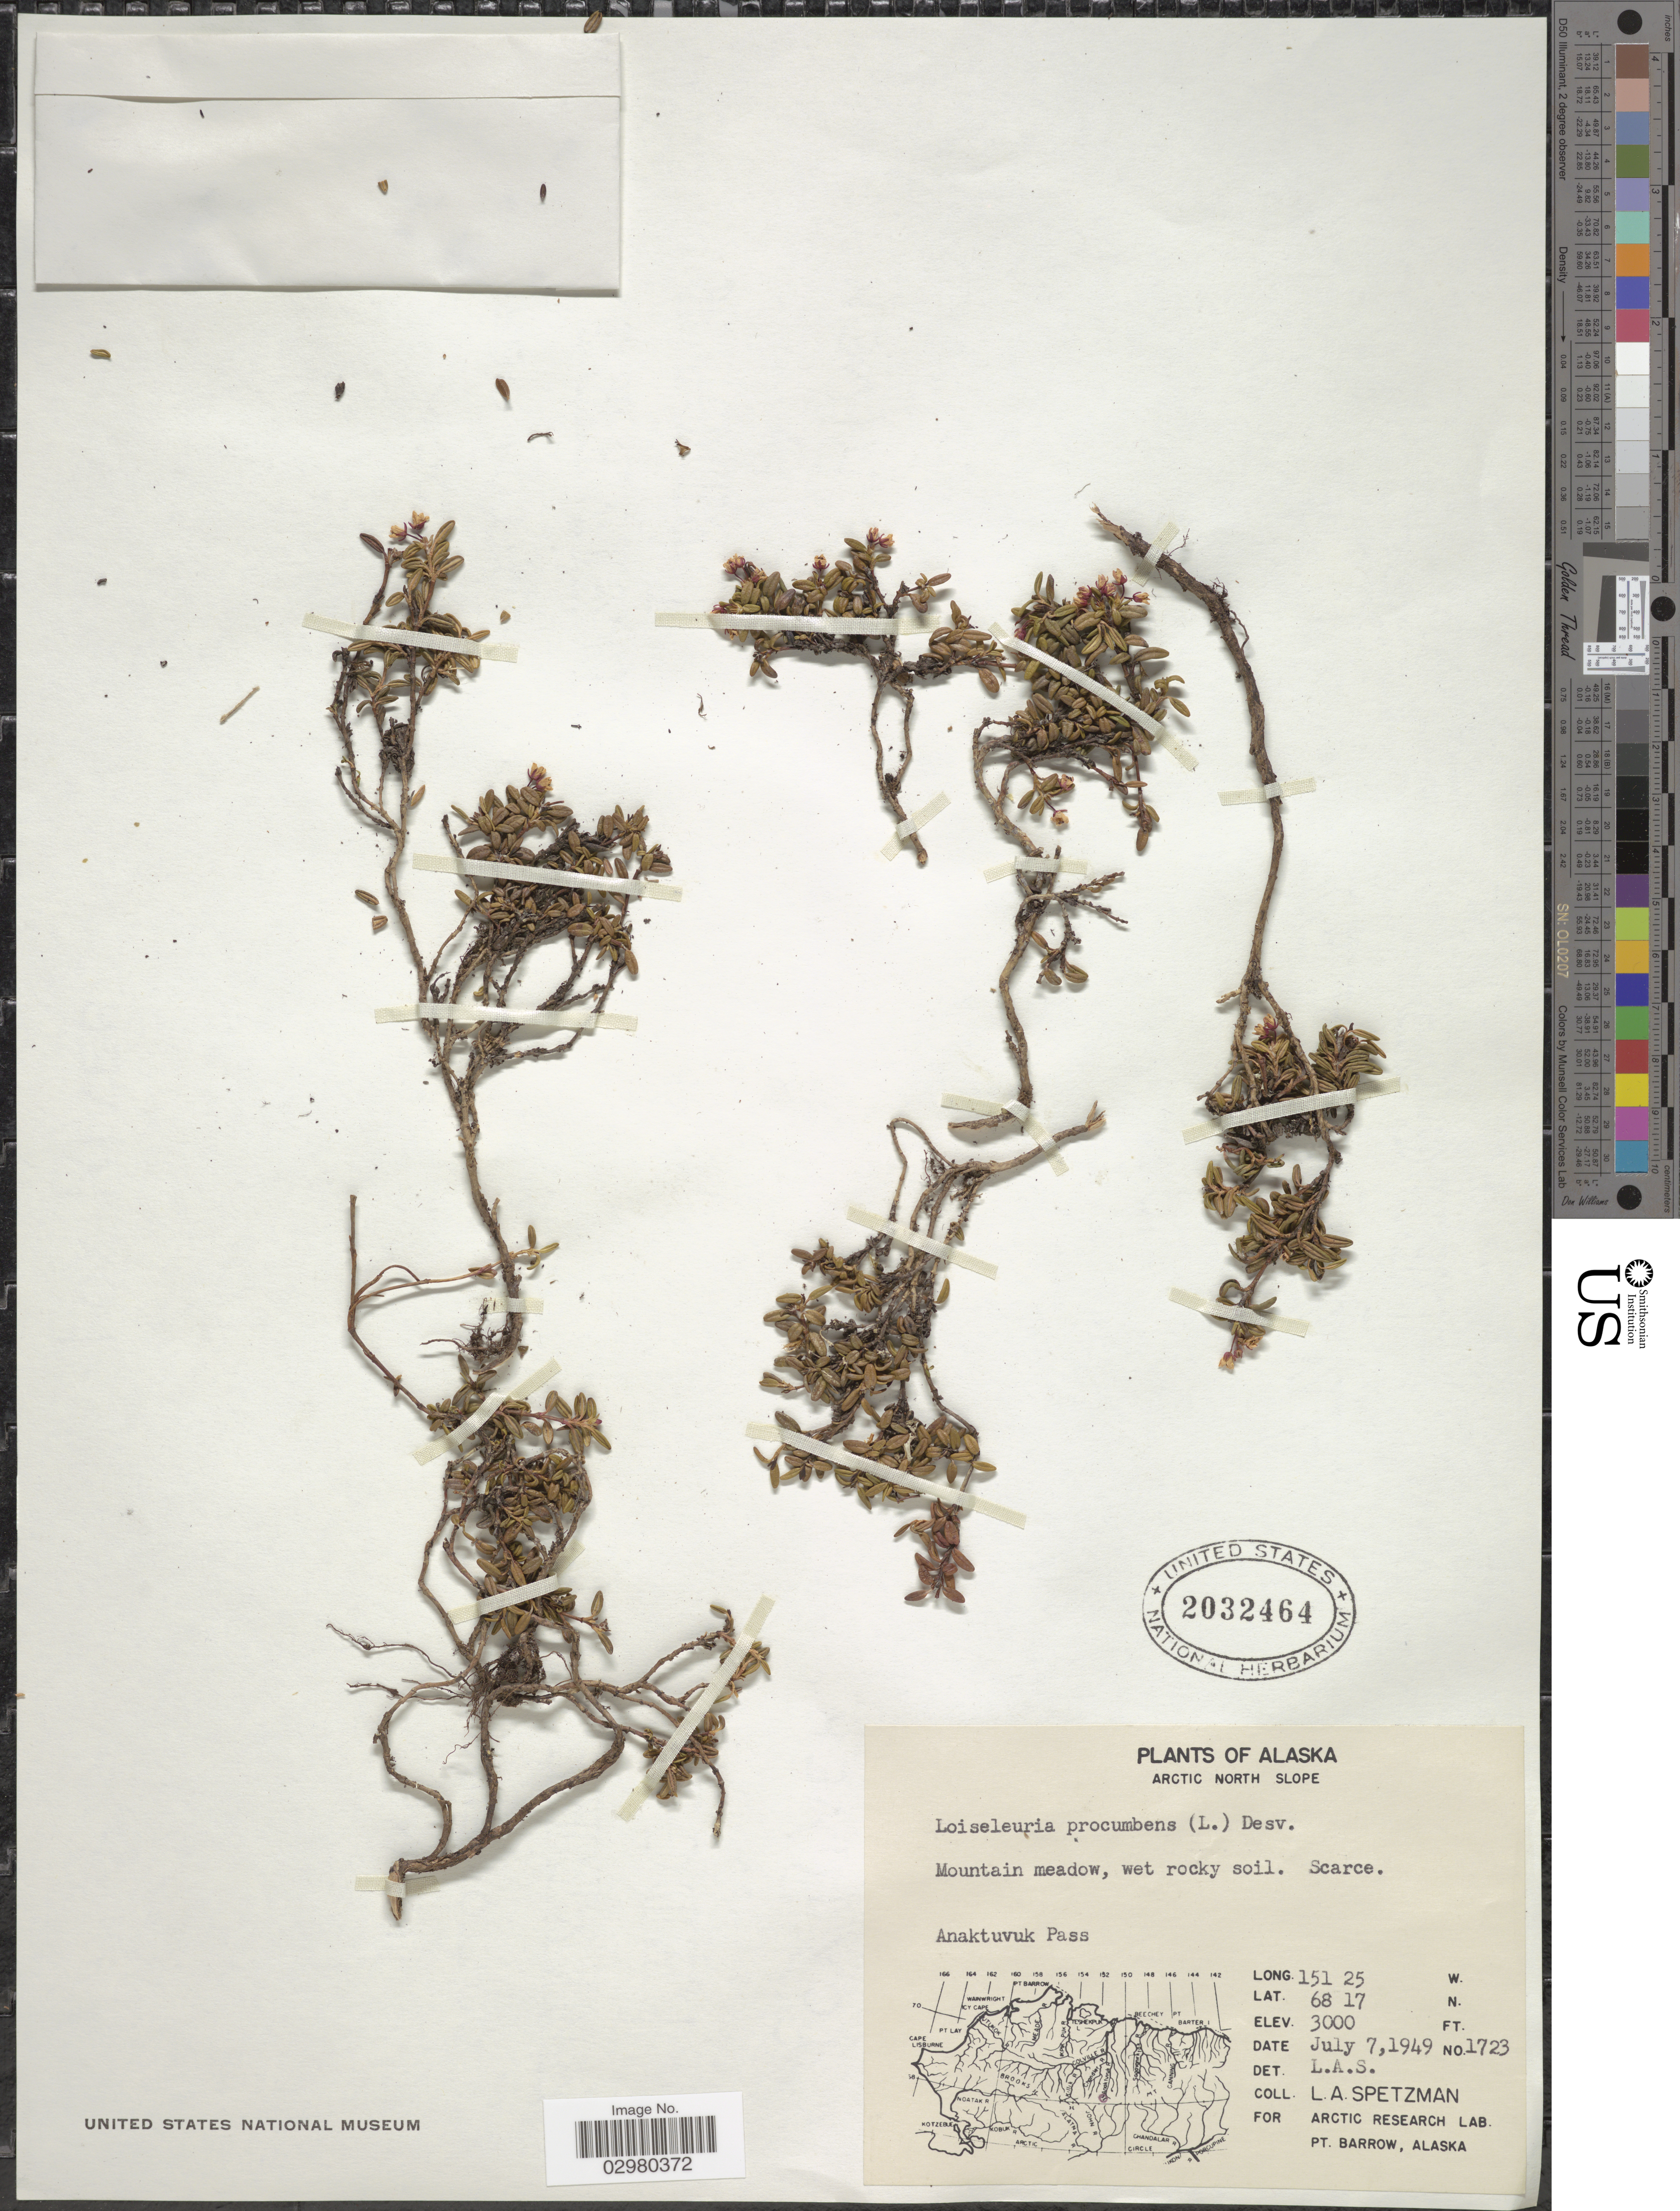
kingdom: Plantae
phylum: Tracheophyta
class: Magnoliopsida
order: Ericales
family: Ericaceae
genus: Loiseleuria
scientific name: Loiseleuria procumbens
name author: (L.) Desv.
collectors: L. Spetzman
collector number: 1723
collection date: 1949-07-07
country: United States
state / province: Alaska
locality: Arctic North Slope. Mountain meadow. Anaktuvuk Pass.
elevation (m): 914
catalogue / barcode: US 2032464